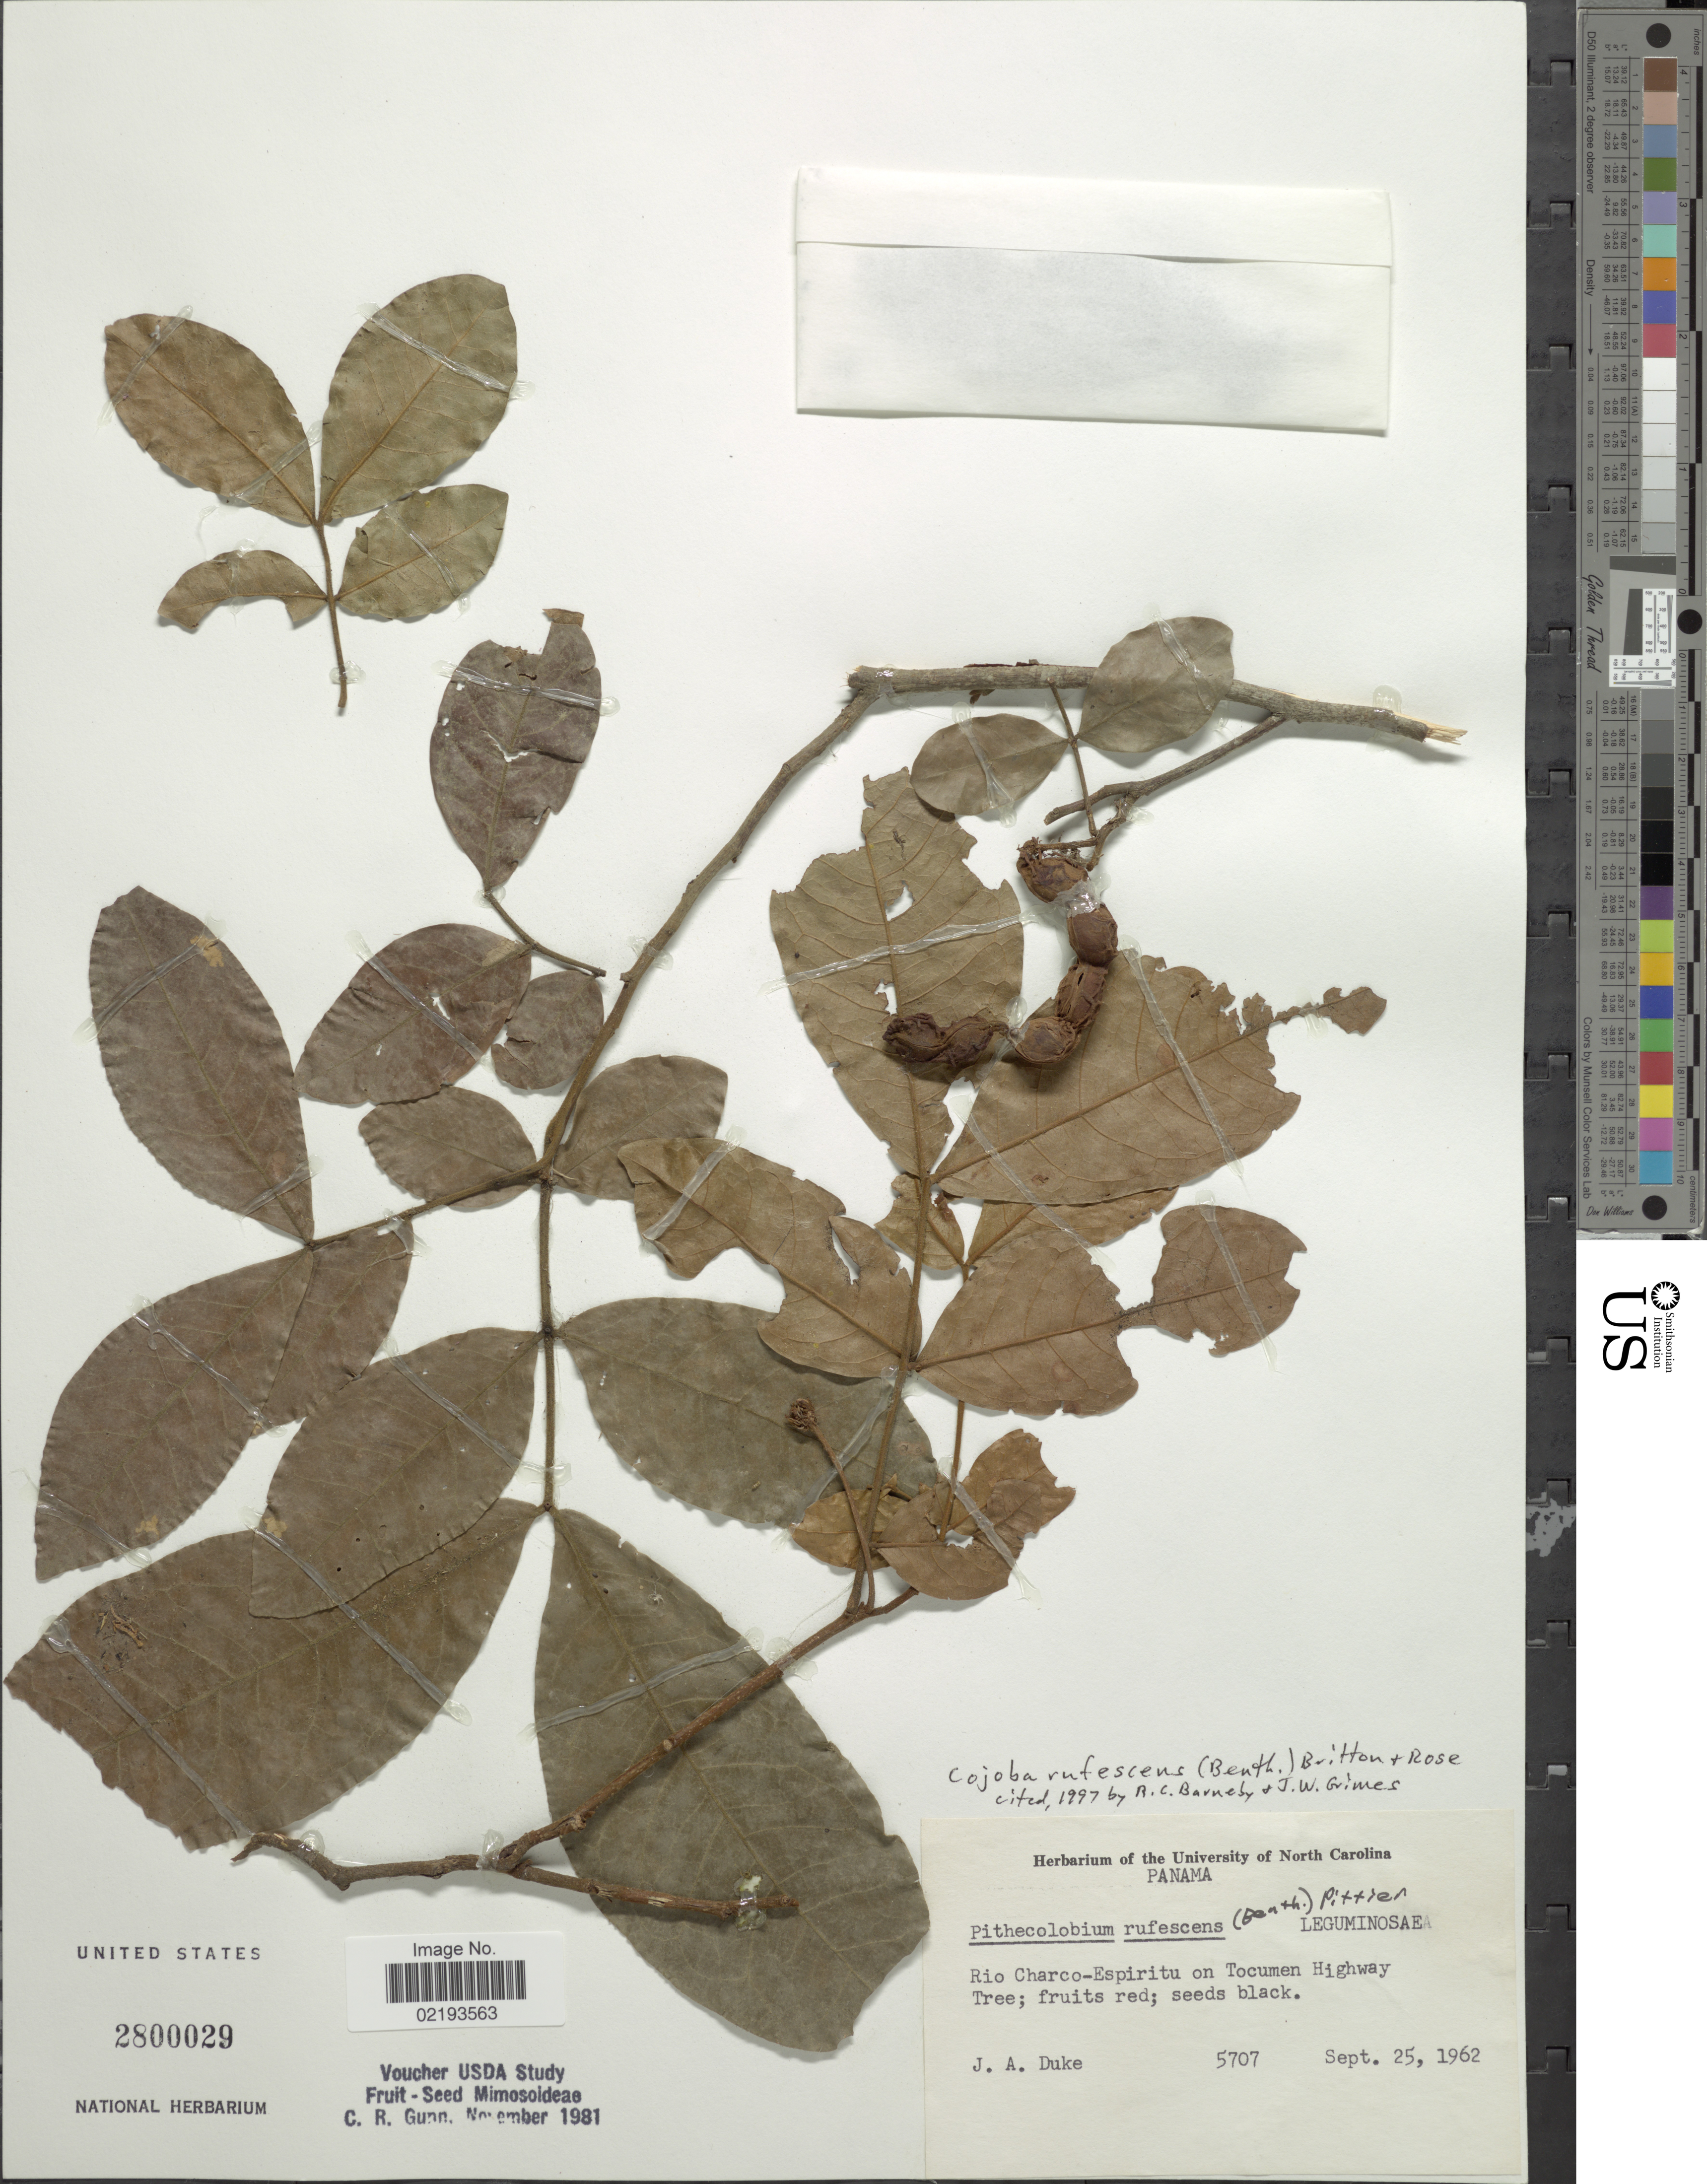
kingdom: Plantae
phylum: Tracheophyta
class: Magnoliopsida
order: Fabales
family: Fabaceae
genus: Cojoba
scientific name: Cojoba rufescens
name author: (Benth.) Britton & Rose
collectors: J. A. Duke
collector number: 5707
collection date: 1962-09-25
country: Panama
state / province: Panamá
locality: Rio Charco-Espiritu on Tocumen Highway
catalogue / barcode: US 2800029